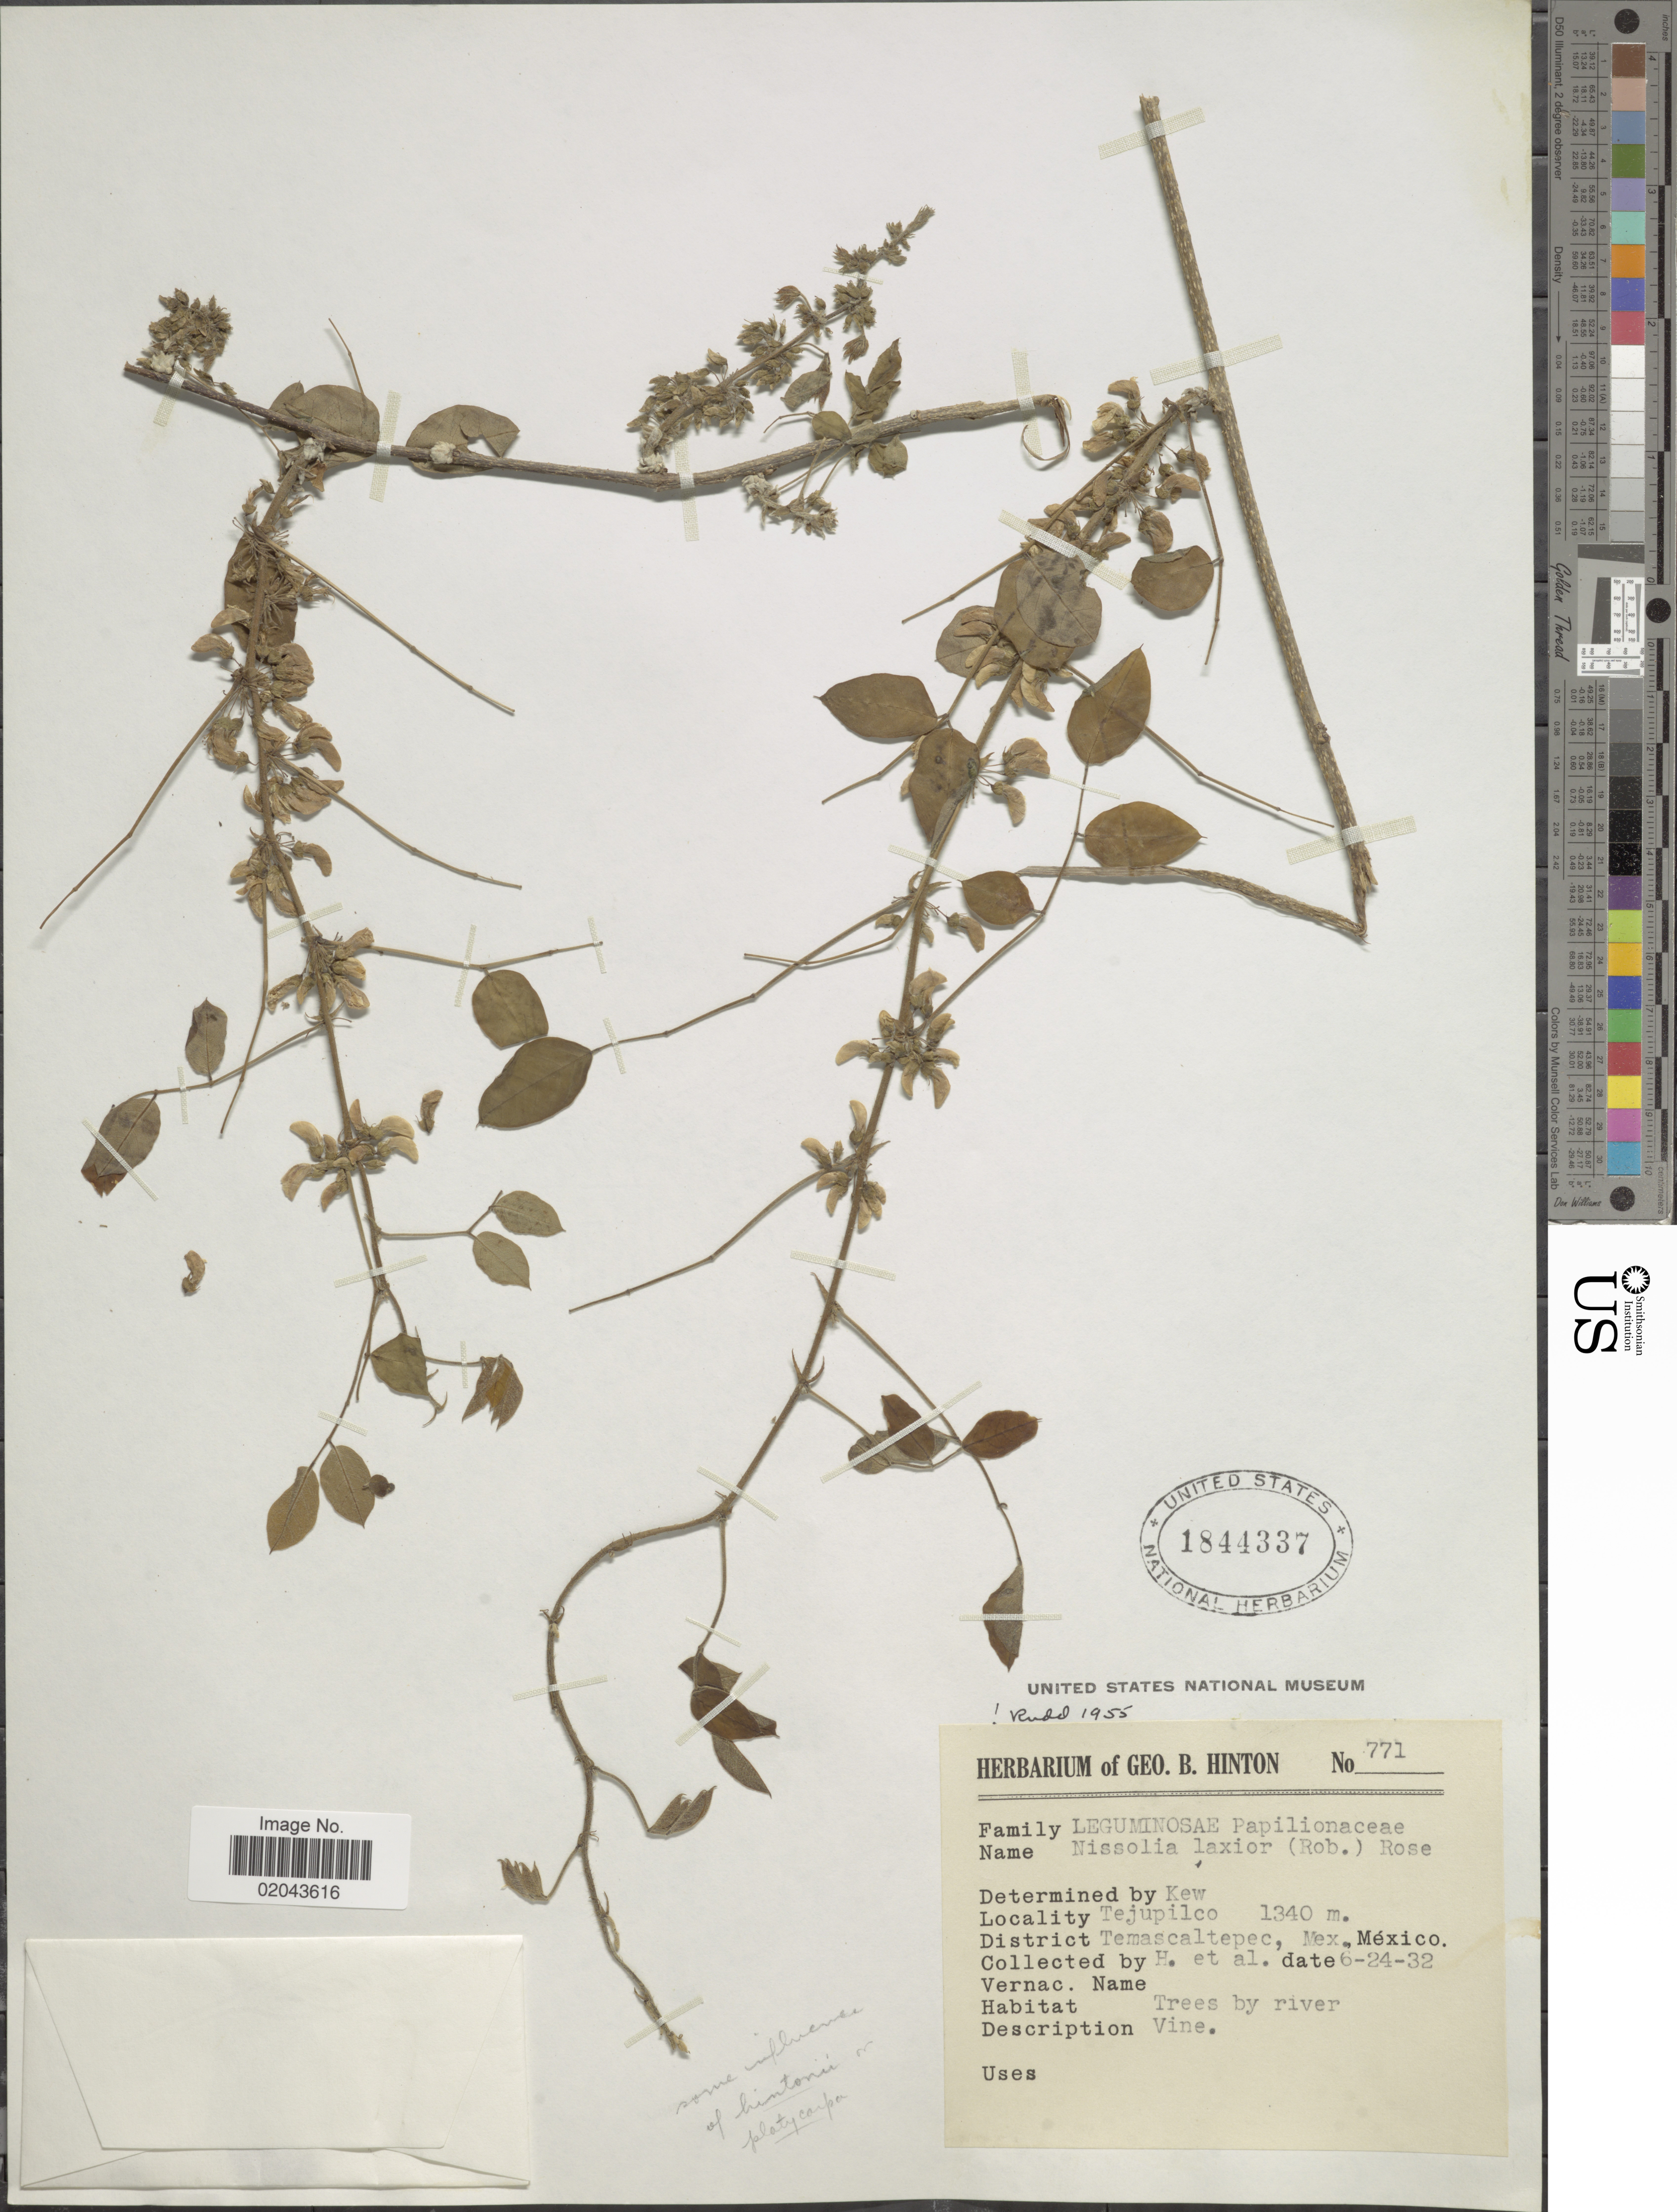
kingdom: Plantae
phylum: Tracheophyta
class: Magnoliopsida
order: Fabales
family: Fabaceae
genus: Nissolia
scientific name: Nissolia laxior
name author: (B.L. Rob.) Rose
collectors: G. B. Hinton & et al.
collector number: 771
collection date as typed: Transcribed d/m/y: 24/6/32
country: Mexico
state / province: México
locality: Tejupilco, District Temascaltepec, trees by river.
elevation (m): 1340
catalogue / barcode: US 1844337